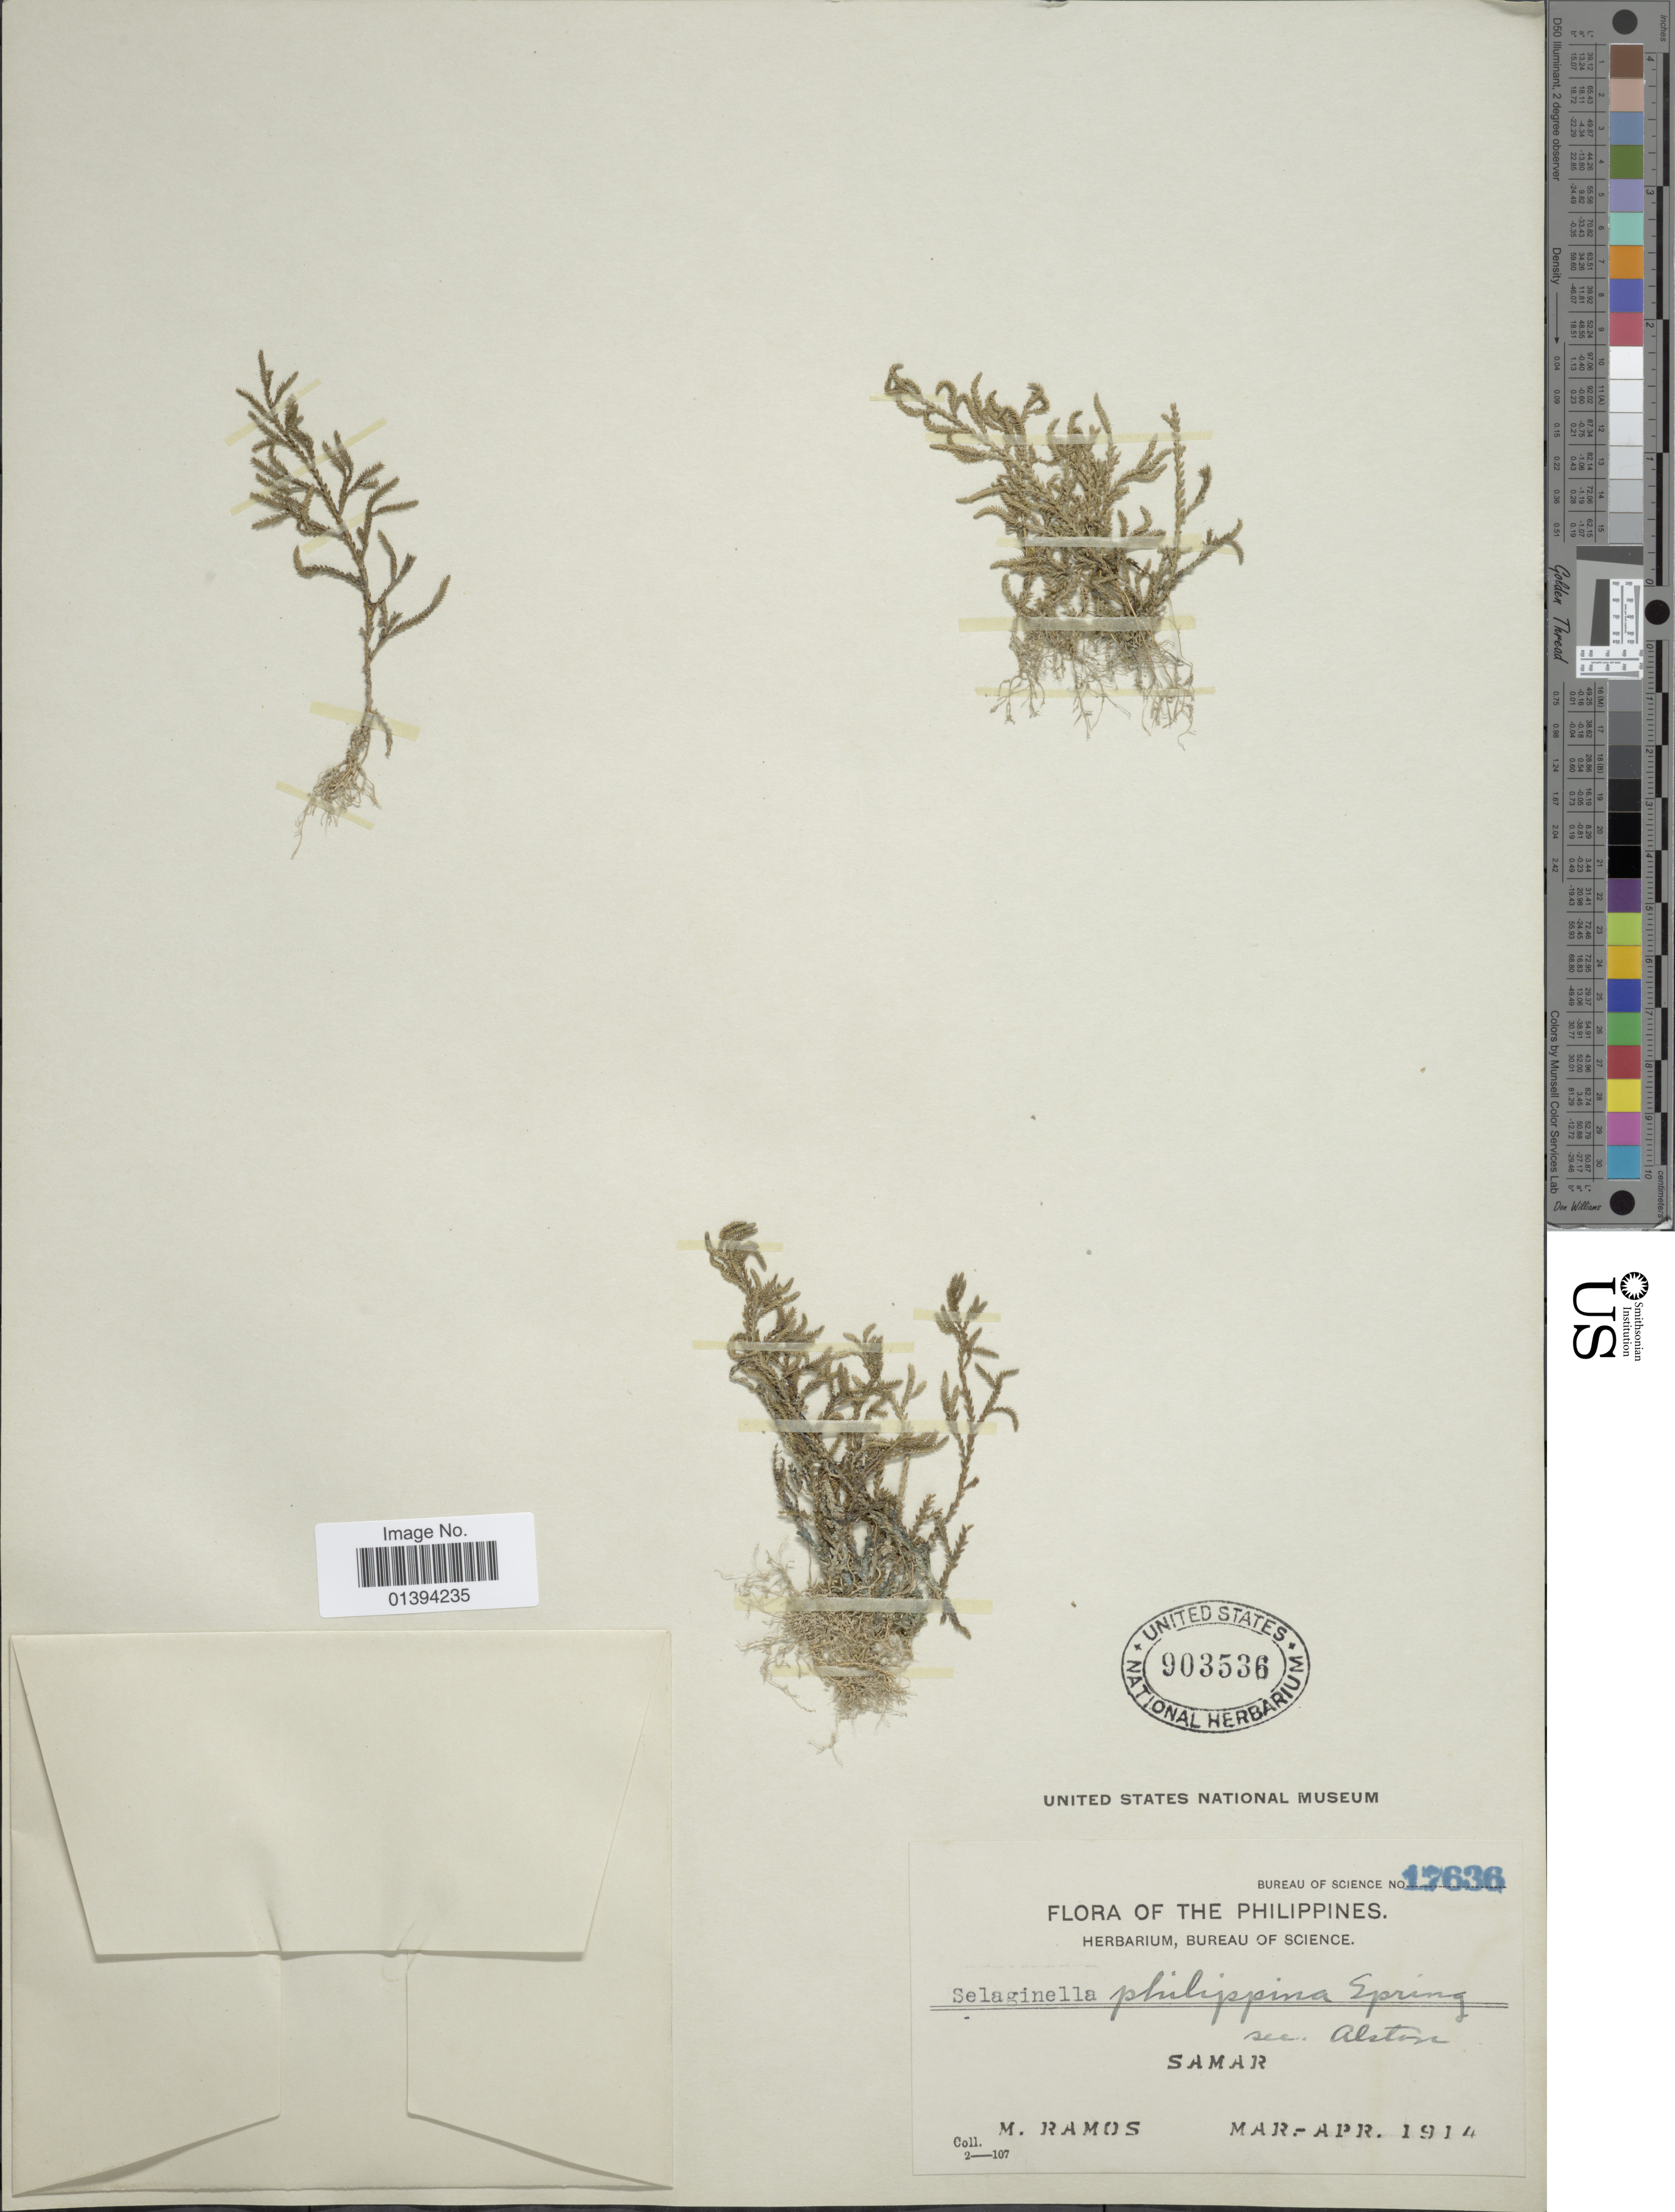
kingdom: Plantae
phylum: Tracheophyta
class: Lycopodiopsida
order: Selaginellales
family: Selaginellaceae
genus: Selaginella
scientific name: Selaginella philippina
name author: Spring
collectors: M. Ramos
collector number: Bureau of Science 17636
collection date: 1914-03/1914-04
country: Philippines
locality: Samar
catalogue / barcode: US 903536